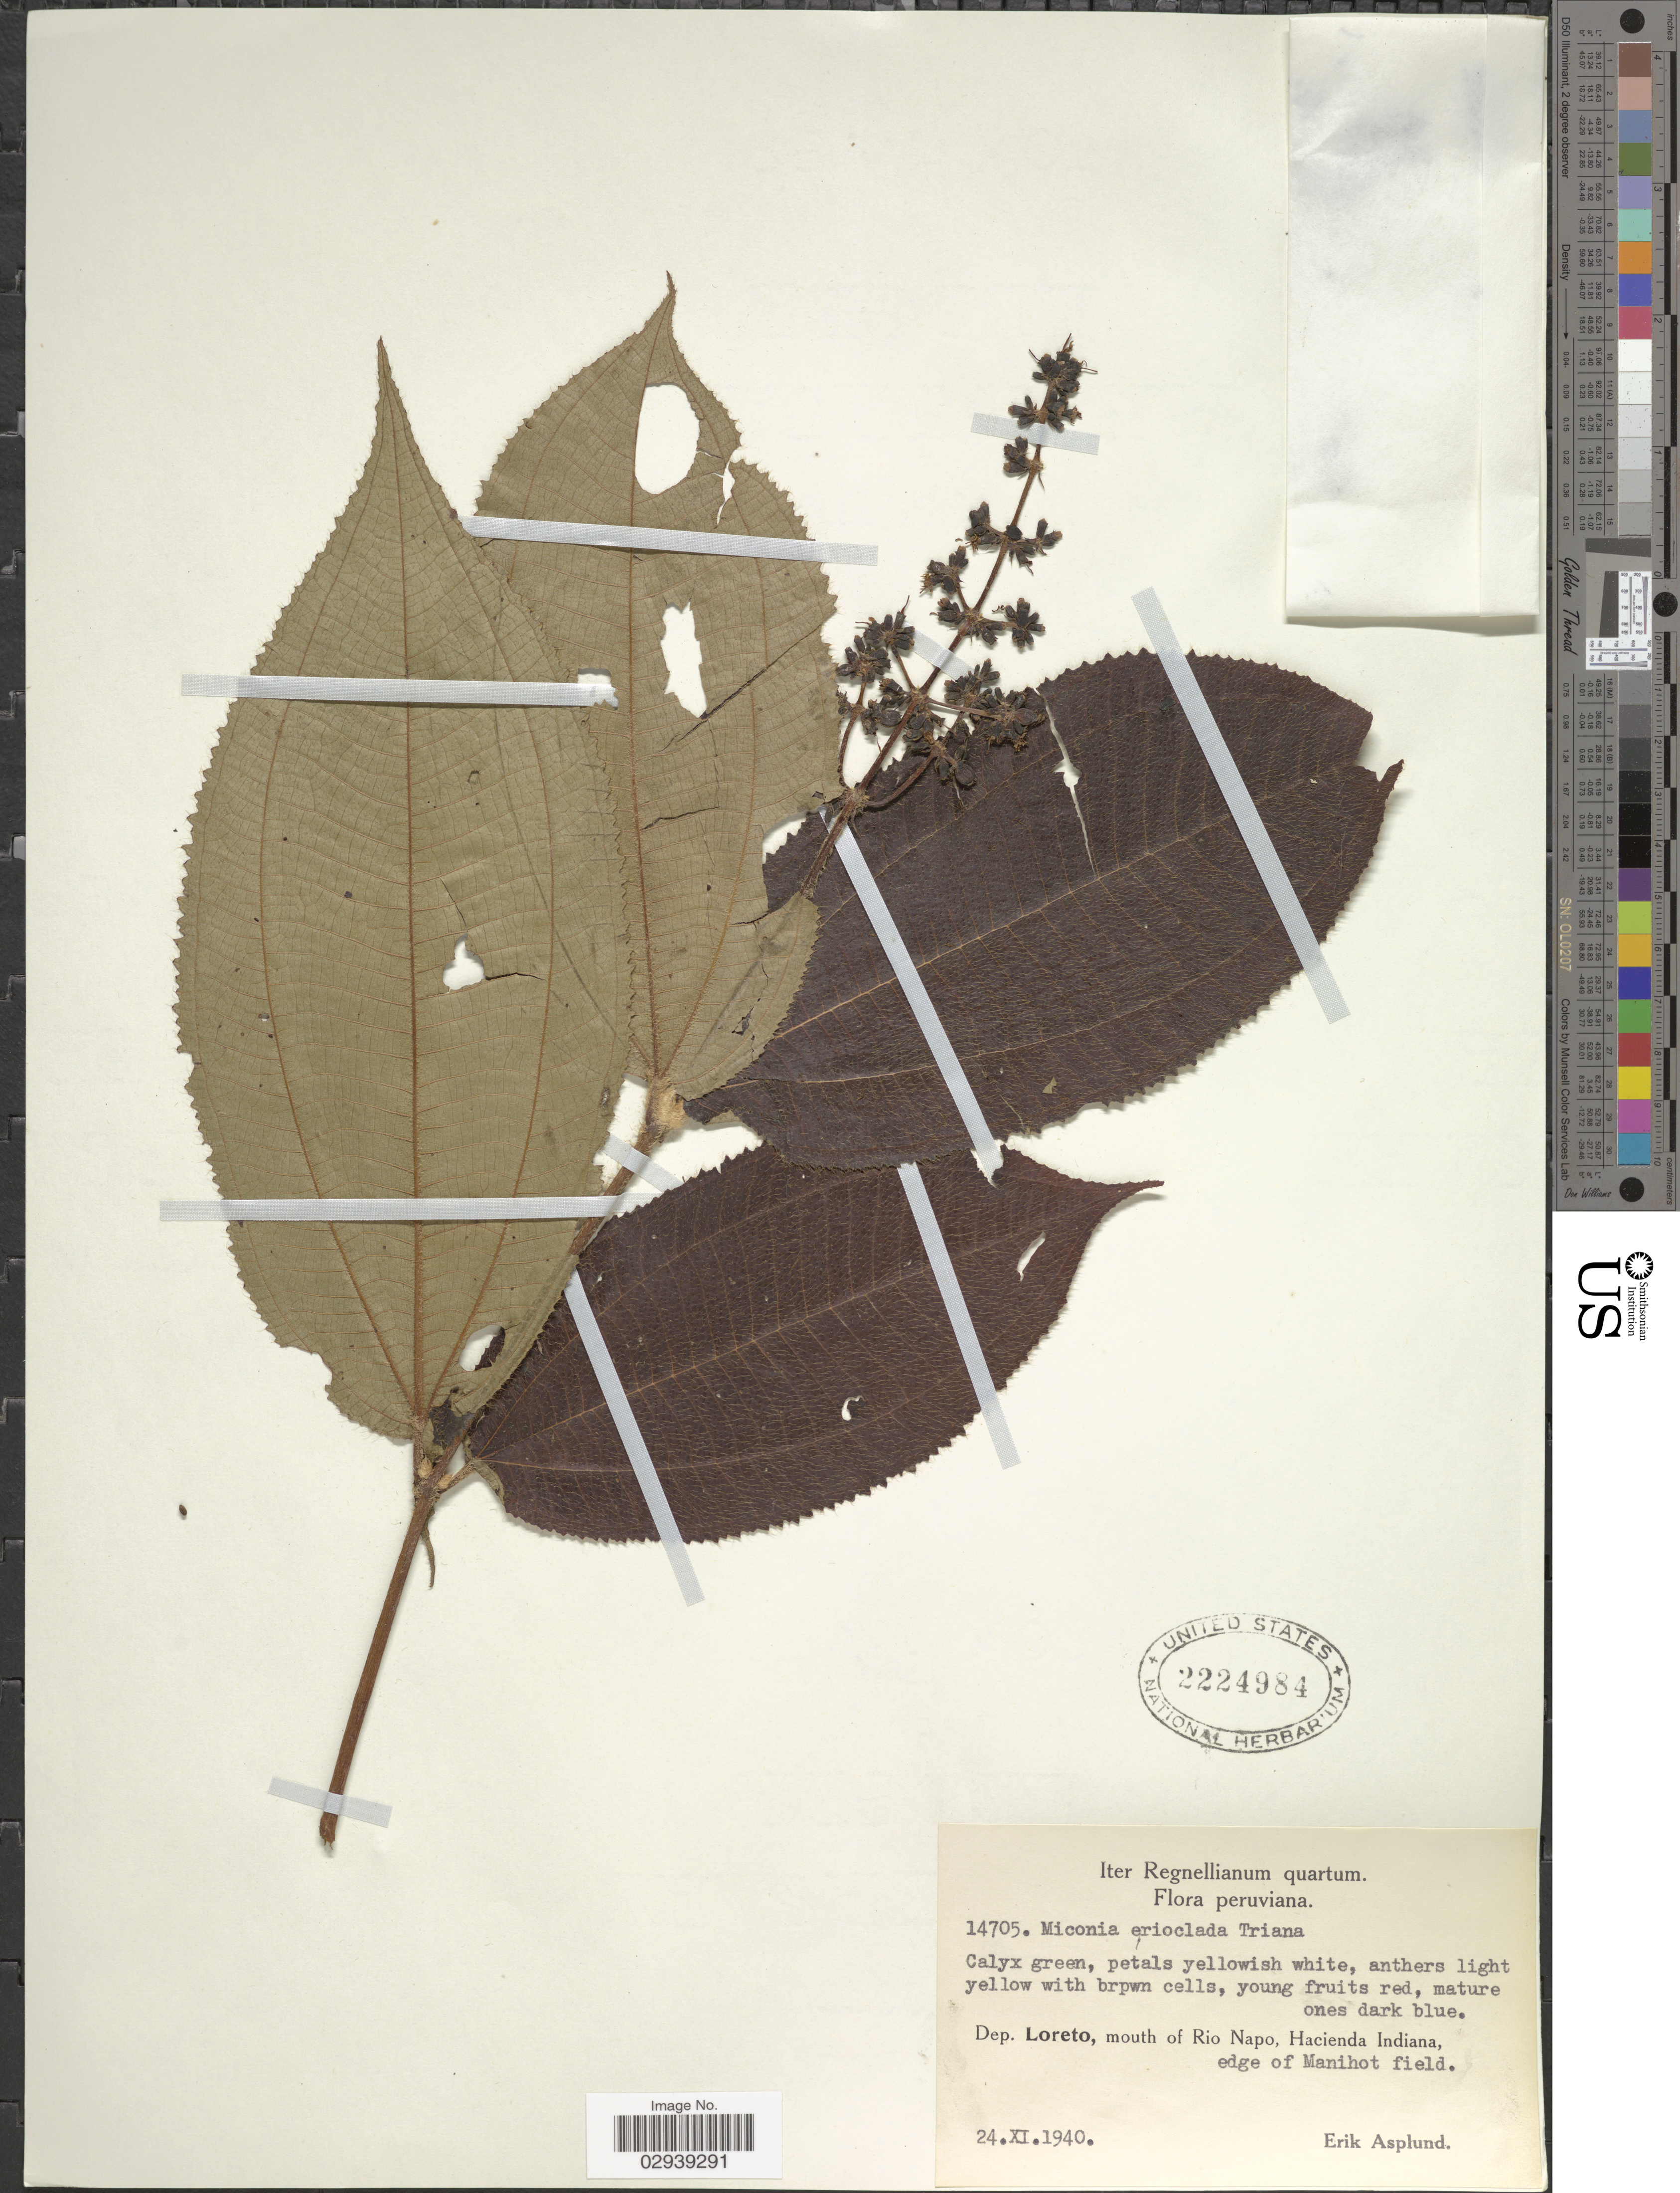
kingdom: Plantae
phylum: Tracheophyta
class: Magnoliopsida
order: Myrtales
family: Melastomataceae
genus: Miconia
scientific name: Miconia erioclada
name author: Triana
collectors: E. Asplund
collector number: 14705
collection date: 1940-11-24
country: Peru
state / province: Loreto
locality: mouth of Rio Napo, Hacienda Indiana, edge of Manihot field.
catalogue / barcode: US 2224984